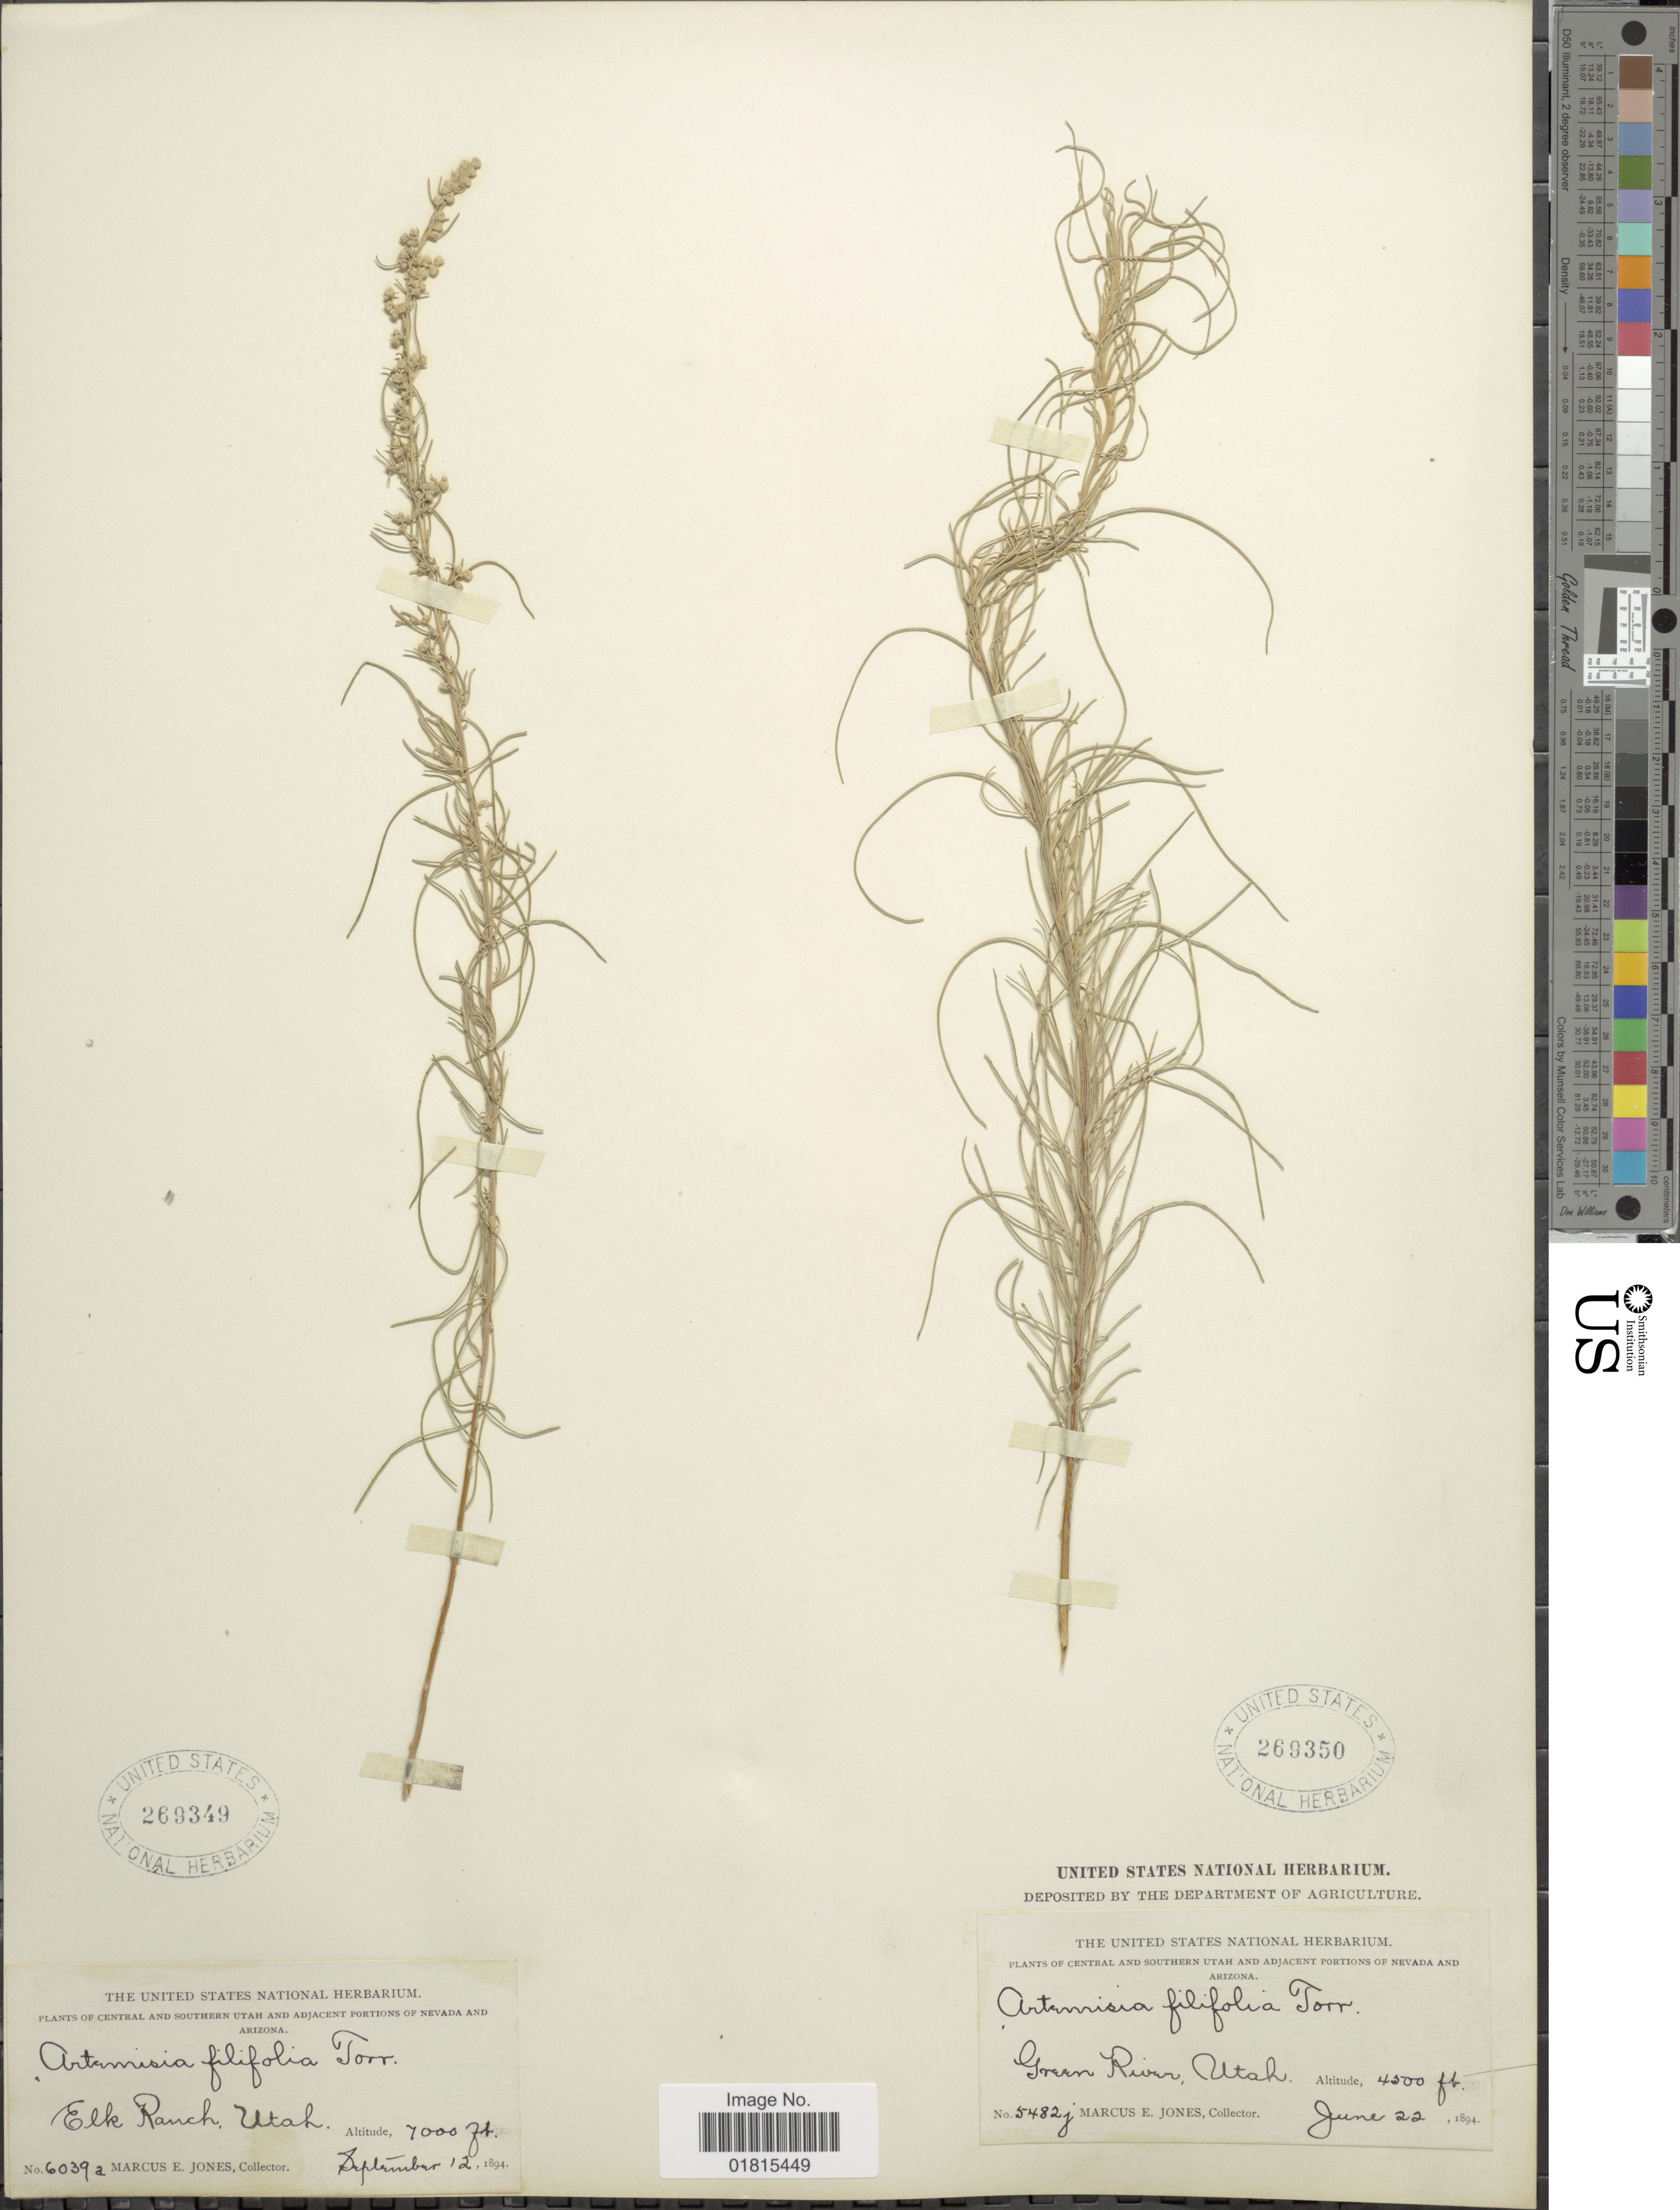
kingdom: Plantae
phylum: Tracheophyta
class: Magnoliopsida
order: Asterales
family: Asteraceae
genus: Artemisia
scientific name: Artemisia filifolia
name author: Torr.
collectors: M. E. Jones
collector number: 6039a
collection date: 1894-09-12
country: United States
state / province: Utah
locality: Elk Ranch, Utah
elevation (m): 2134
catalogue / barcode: US 269349